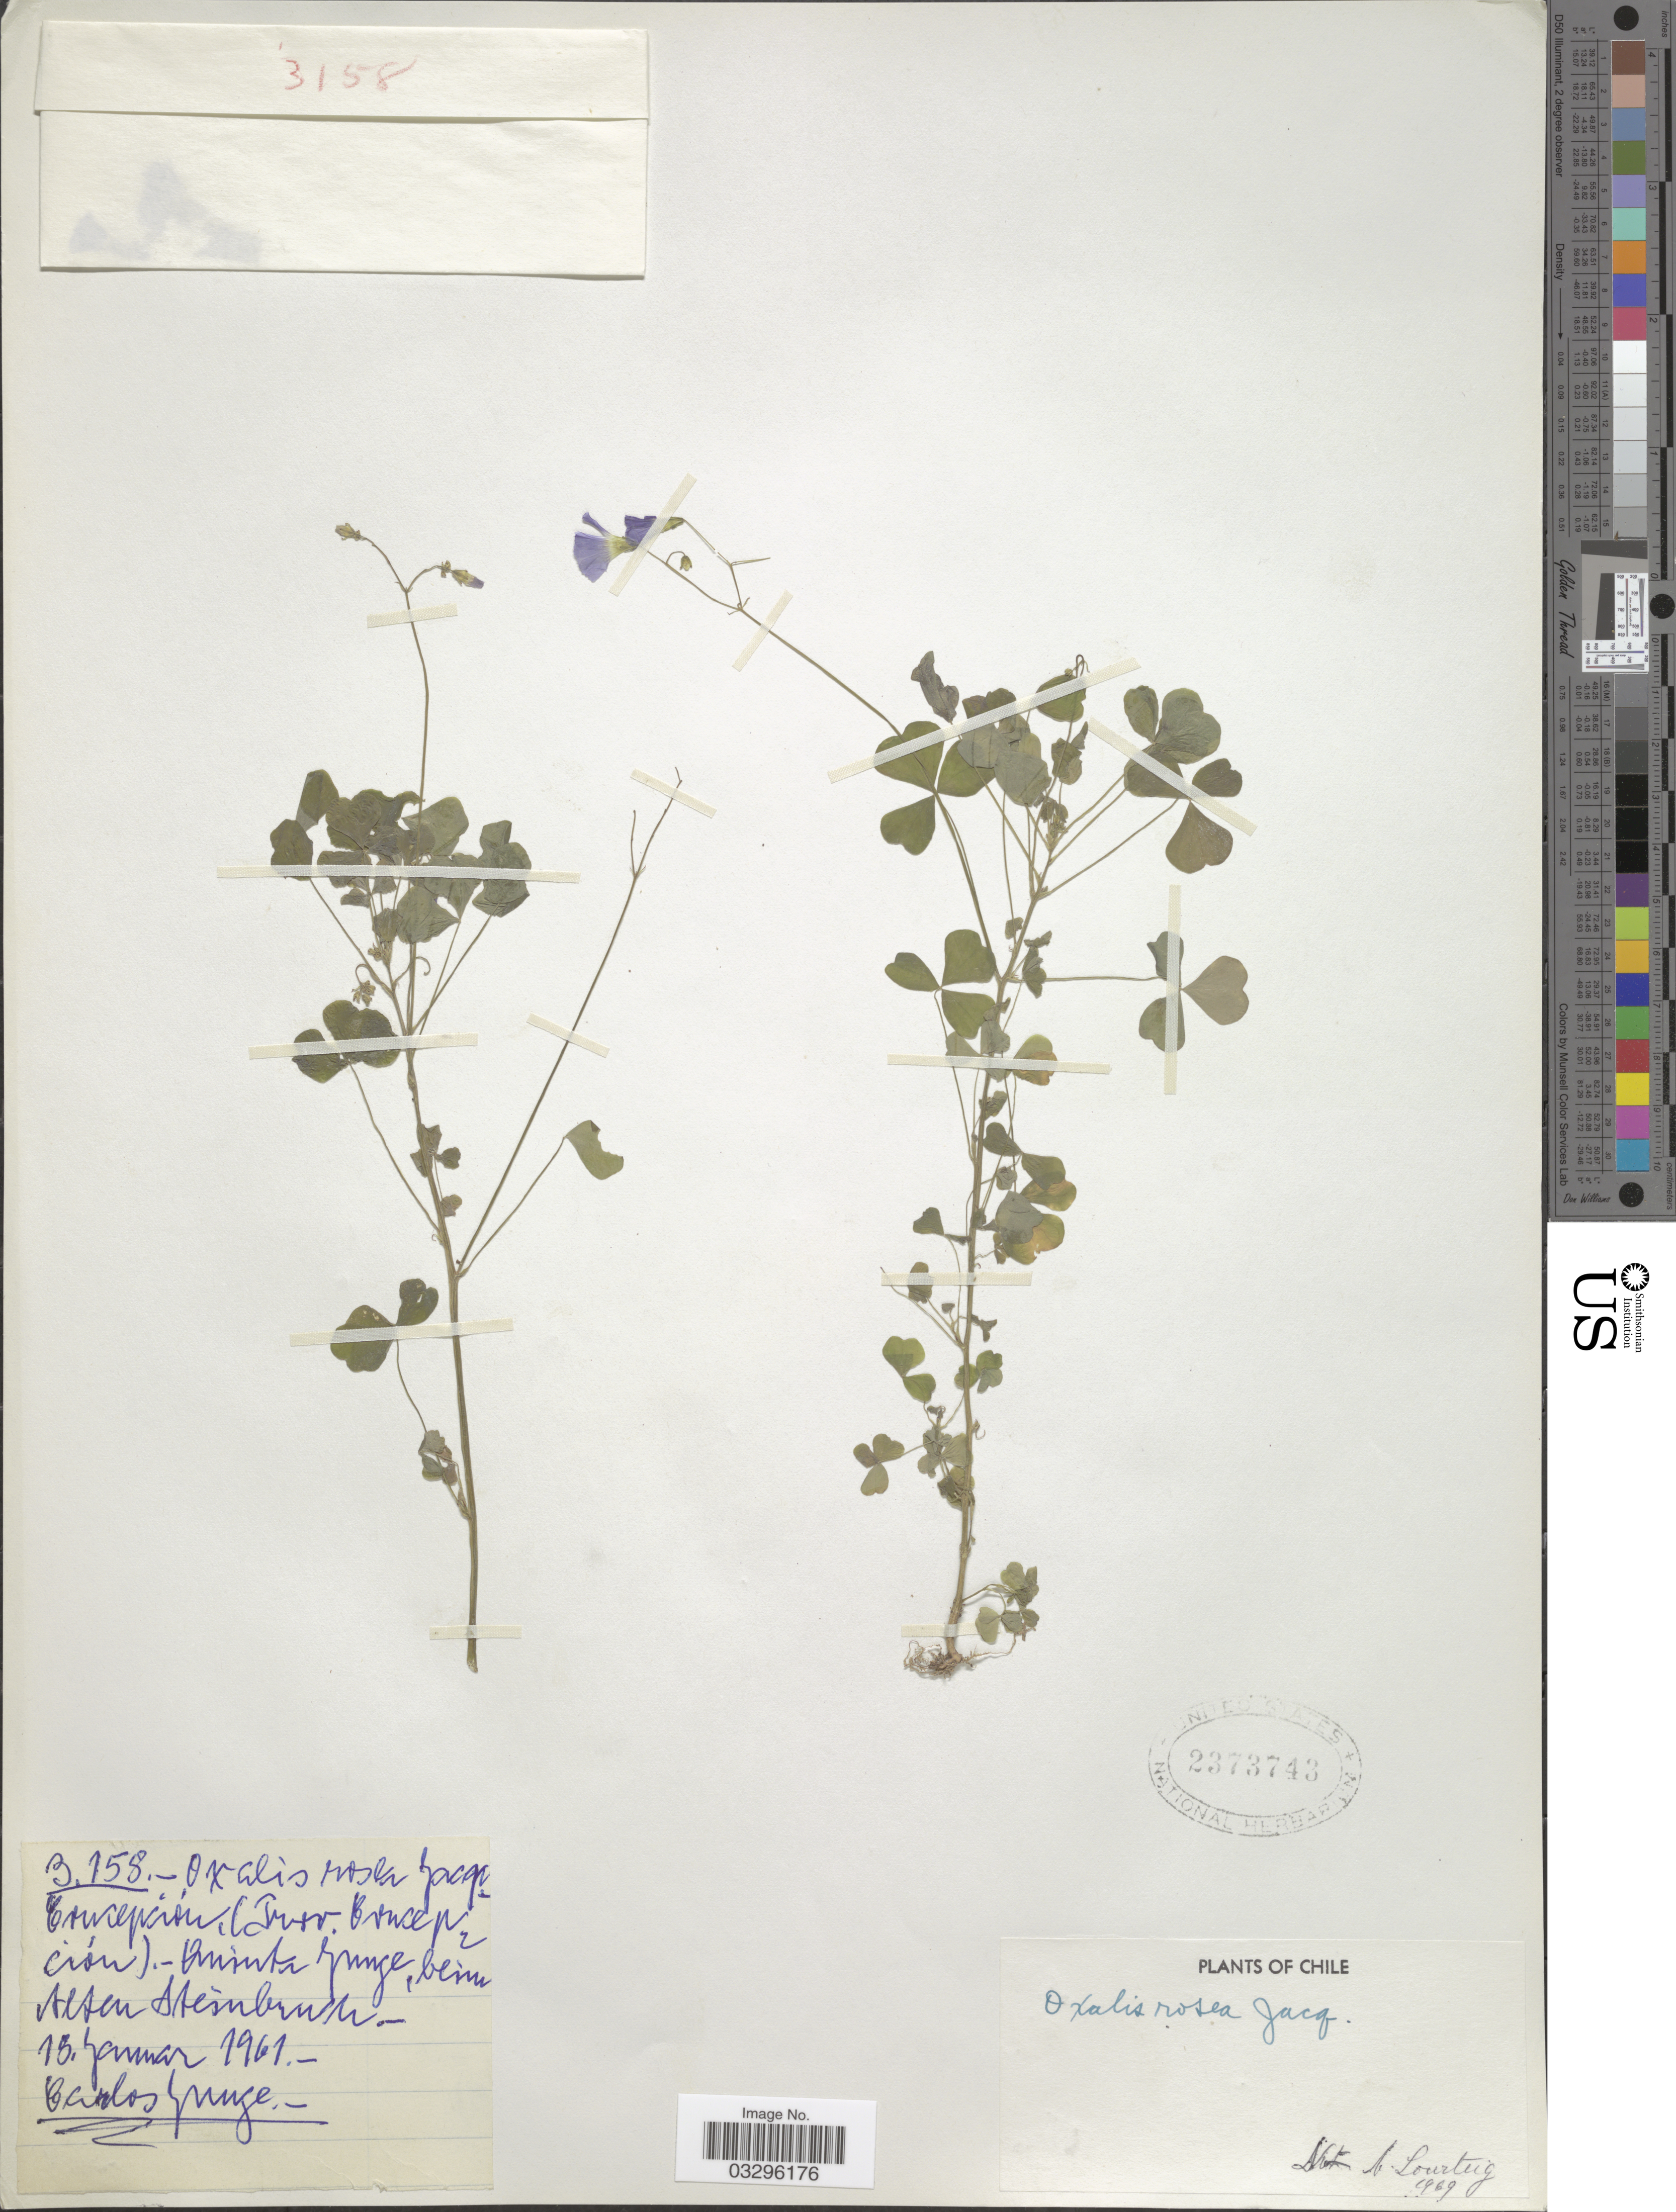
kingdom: Plantae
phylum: Tracheophyta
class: Magnoliopsida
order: Oxalidales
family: Oxalidaceae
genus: Oxalis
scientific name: Oxalis rosea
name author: Jacq.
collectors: C. Junge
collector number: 3158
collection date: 1961-01-18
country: Chile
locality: Concepción. (Prov. Concepción). Quinta Junge, beim Alten Steinbruch.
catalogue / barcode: US 2373743